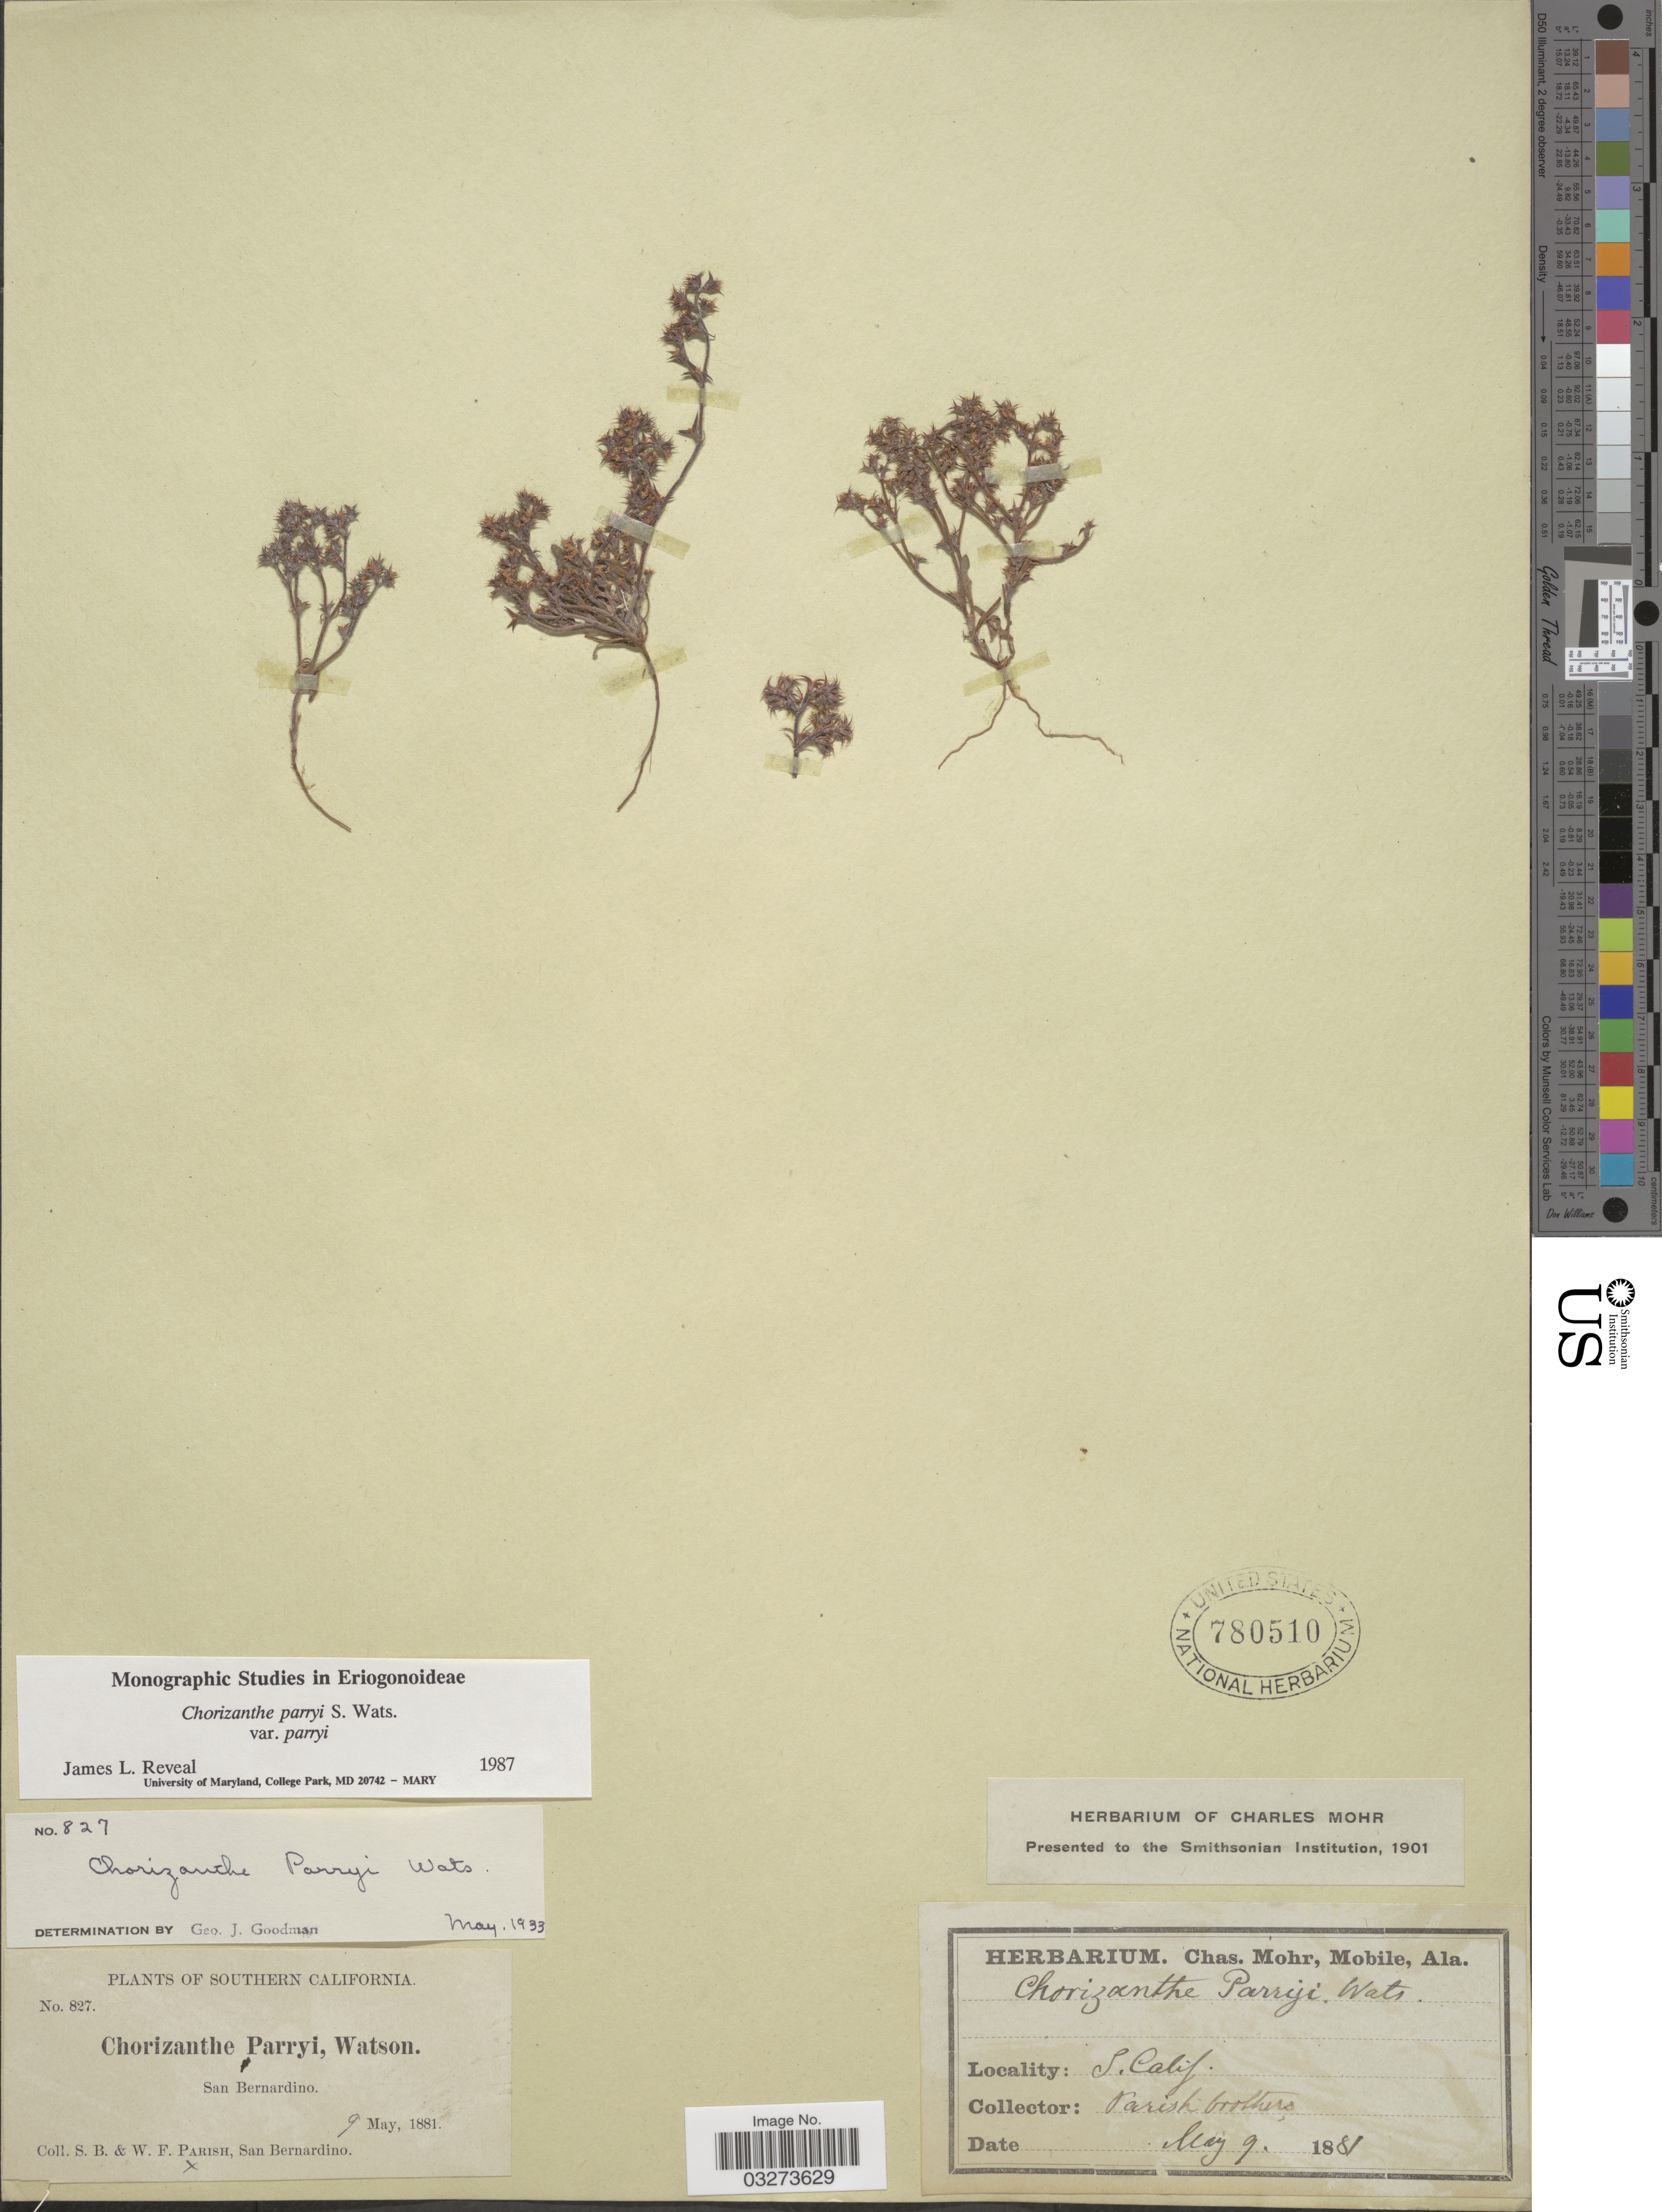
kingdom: Plantae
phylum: Tracheophyta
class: Magnoliopsida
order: Caryophyllales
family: Polygonaceae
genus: Chorizanthe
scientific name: Chorizanthe parryi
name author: S. Watson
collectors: S. B. Parish & W. F. Parish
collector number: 827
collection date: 1881-05-09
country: United States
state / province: California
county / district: San Bernardino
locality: Southern California. San Bernardino.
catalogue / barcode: US 780510